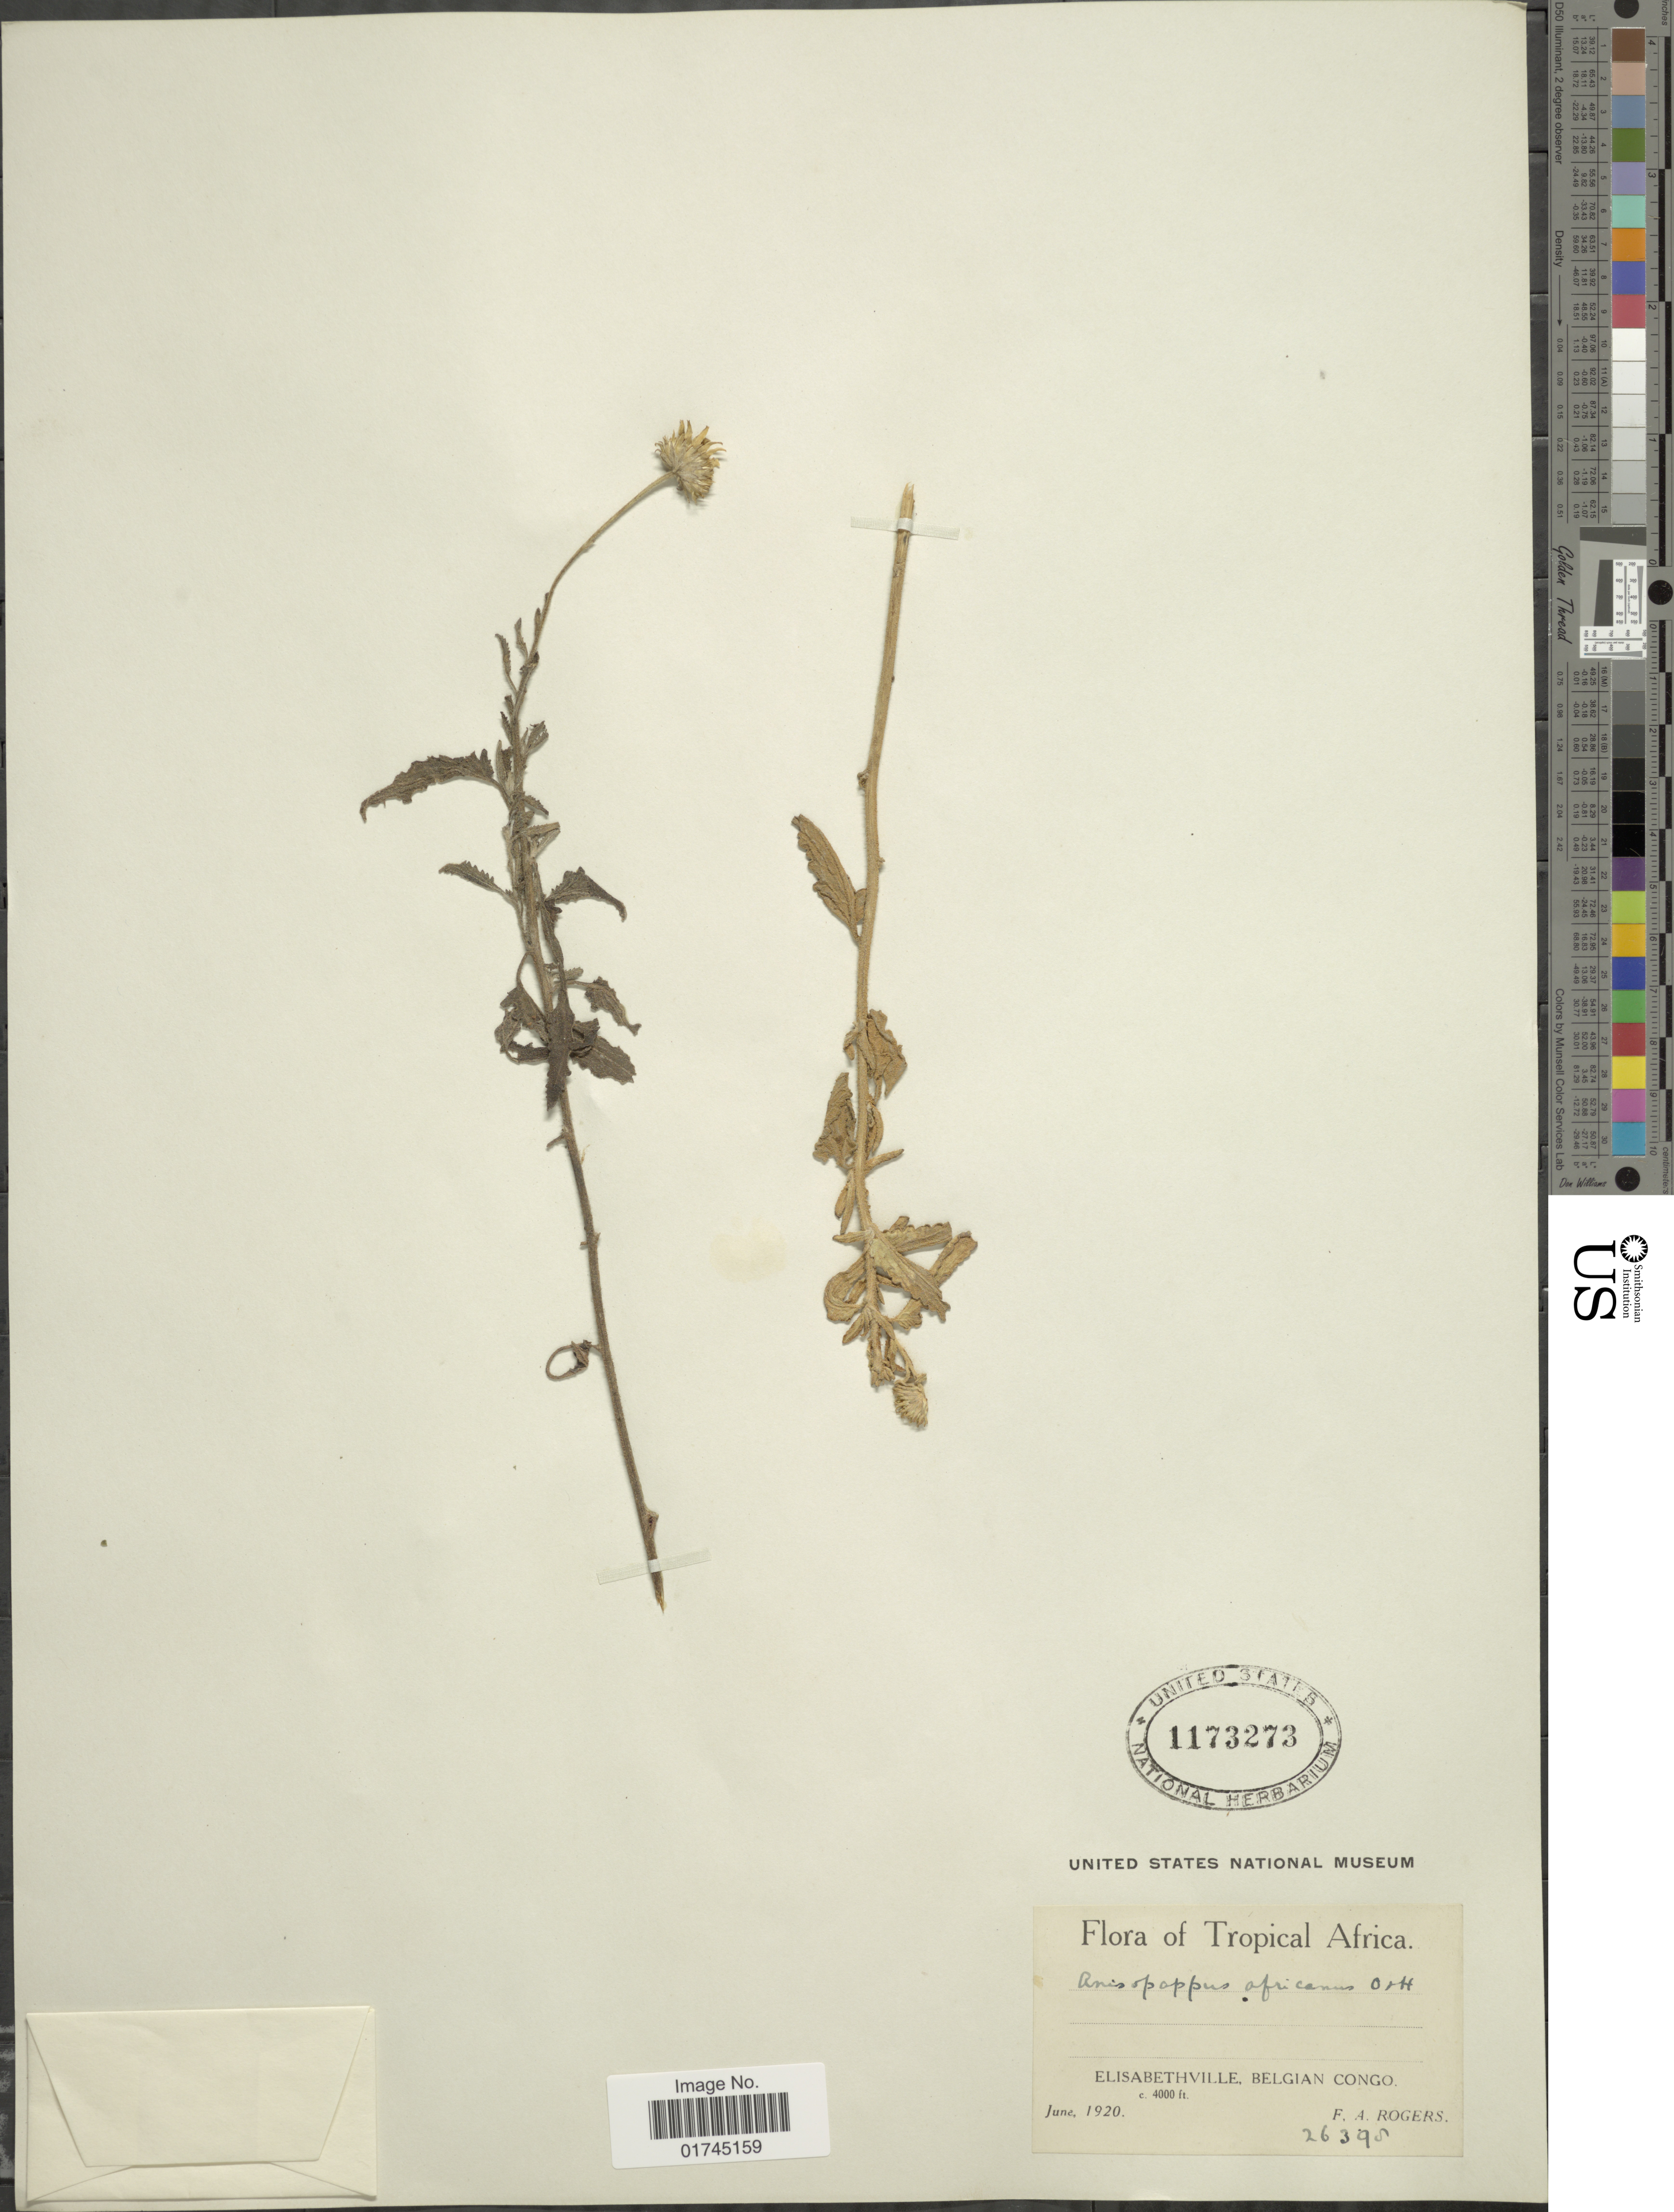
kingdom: Plantae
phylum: Tracheophyta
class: Magnoliopsida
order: Asterales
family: Asteraceae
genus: Anisopappus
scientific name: Anisopappus africanus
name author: (Hook. f.) Oliv. & Hiern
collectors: F. A. Rogers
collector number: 26398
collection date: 1920-06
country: Congo, Democratic Republic of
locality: Tropical Africa, Elisabethville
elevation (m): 1219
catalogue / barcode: US 1173273